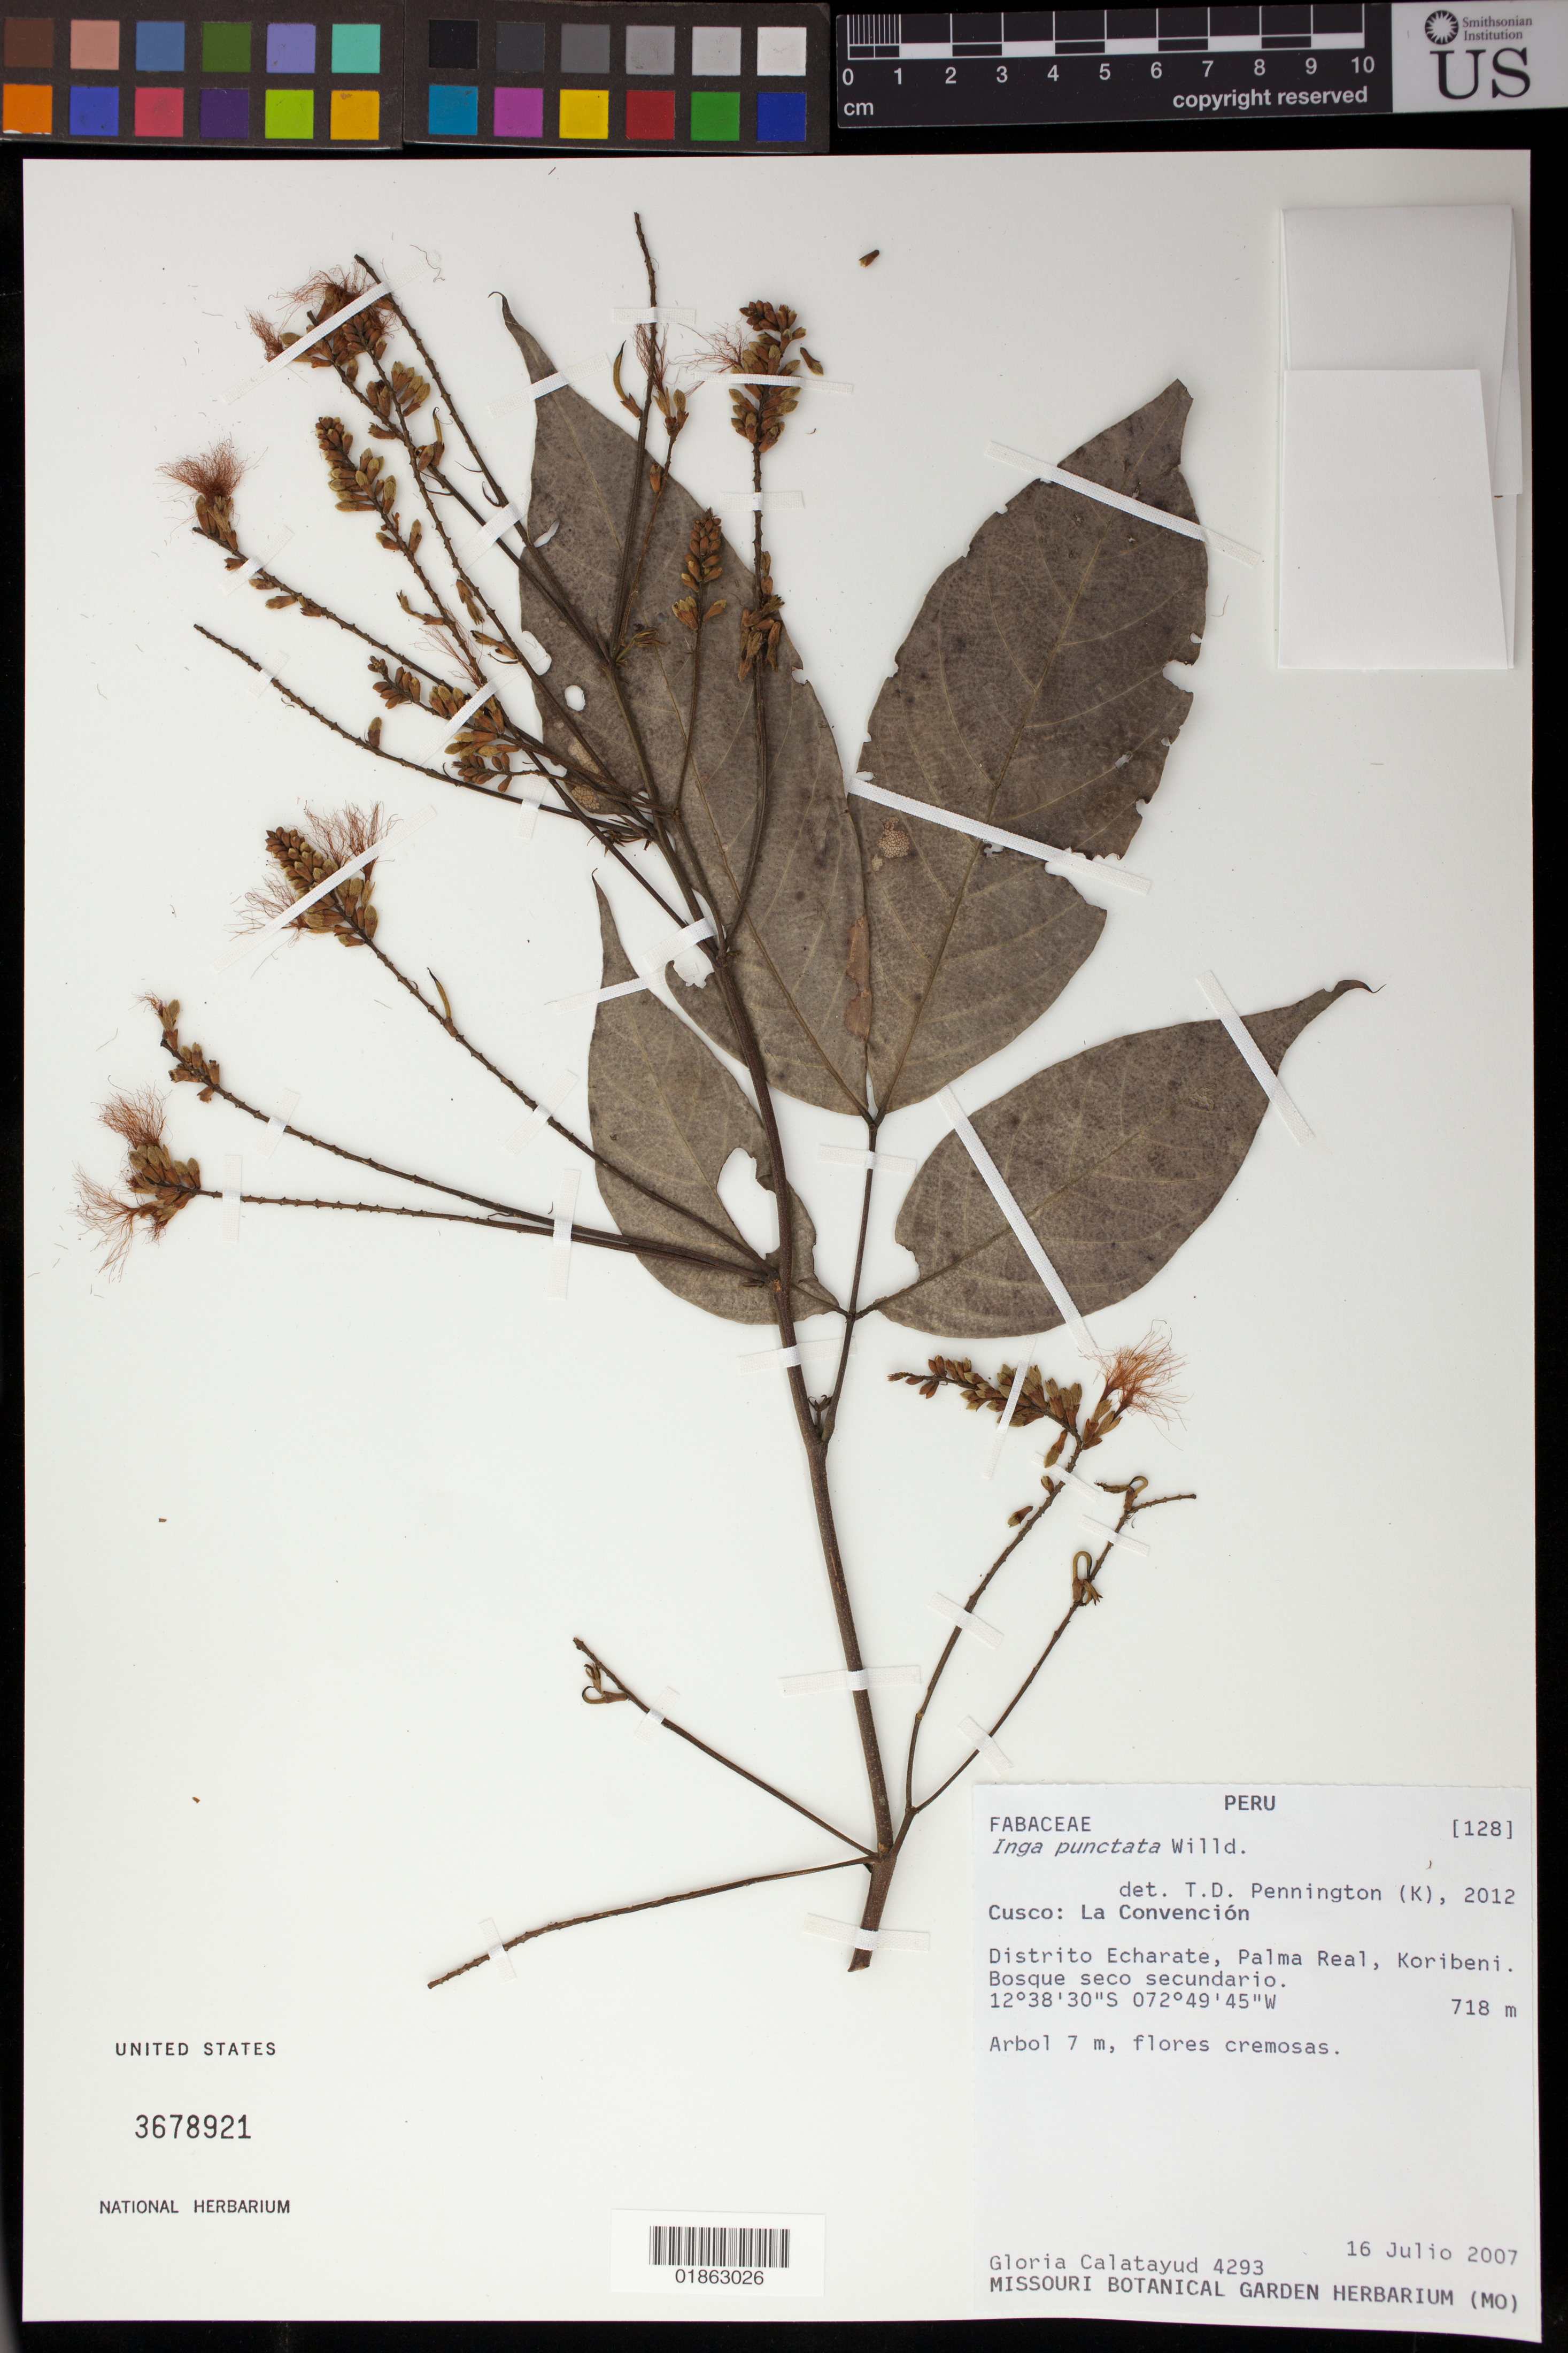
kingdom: Plantae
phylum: Tracheophyta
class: Magnoliopsida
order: Fabales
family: Fabaceae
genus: Inga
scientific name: Inga punctata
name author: Willd.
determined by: Pennington, T. D., (K)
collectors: G. Calatayud, I. Huamantupa, E. Suclli, R. Cevallos, F. Zamora & A. Suimer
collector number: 4293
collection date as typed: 16 julio 2007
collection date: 2007-07-16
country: Peru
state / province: Cusco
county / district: La Convención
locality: Distrito Echarate, Palma Real, Koribeni.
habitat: Bosque seco secundario.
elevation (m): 718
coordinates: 12 38 30 S, 72 49 45 W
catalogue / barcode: US 3678921